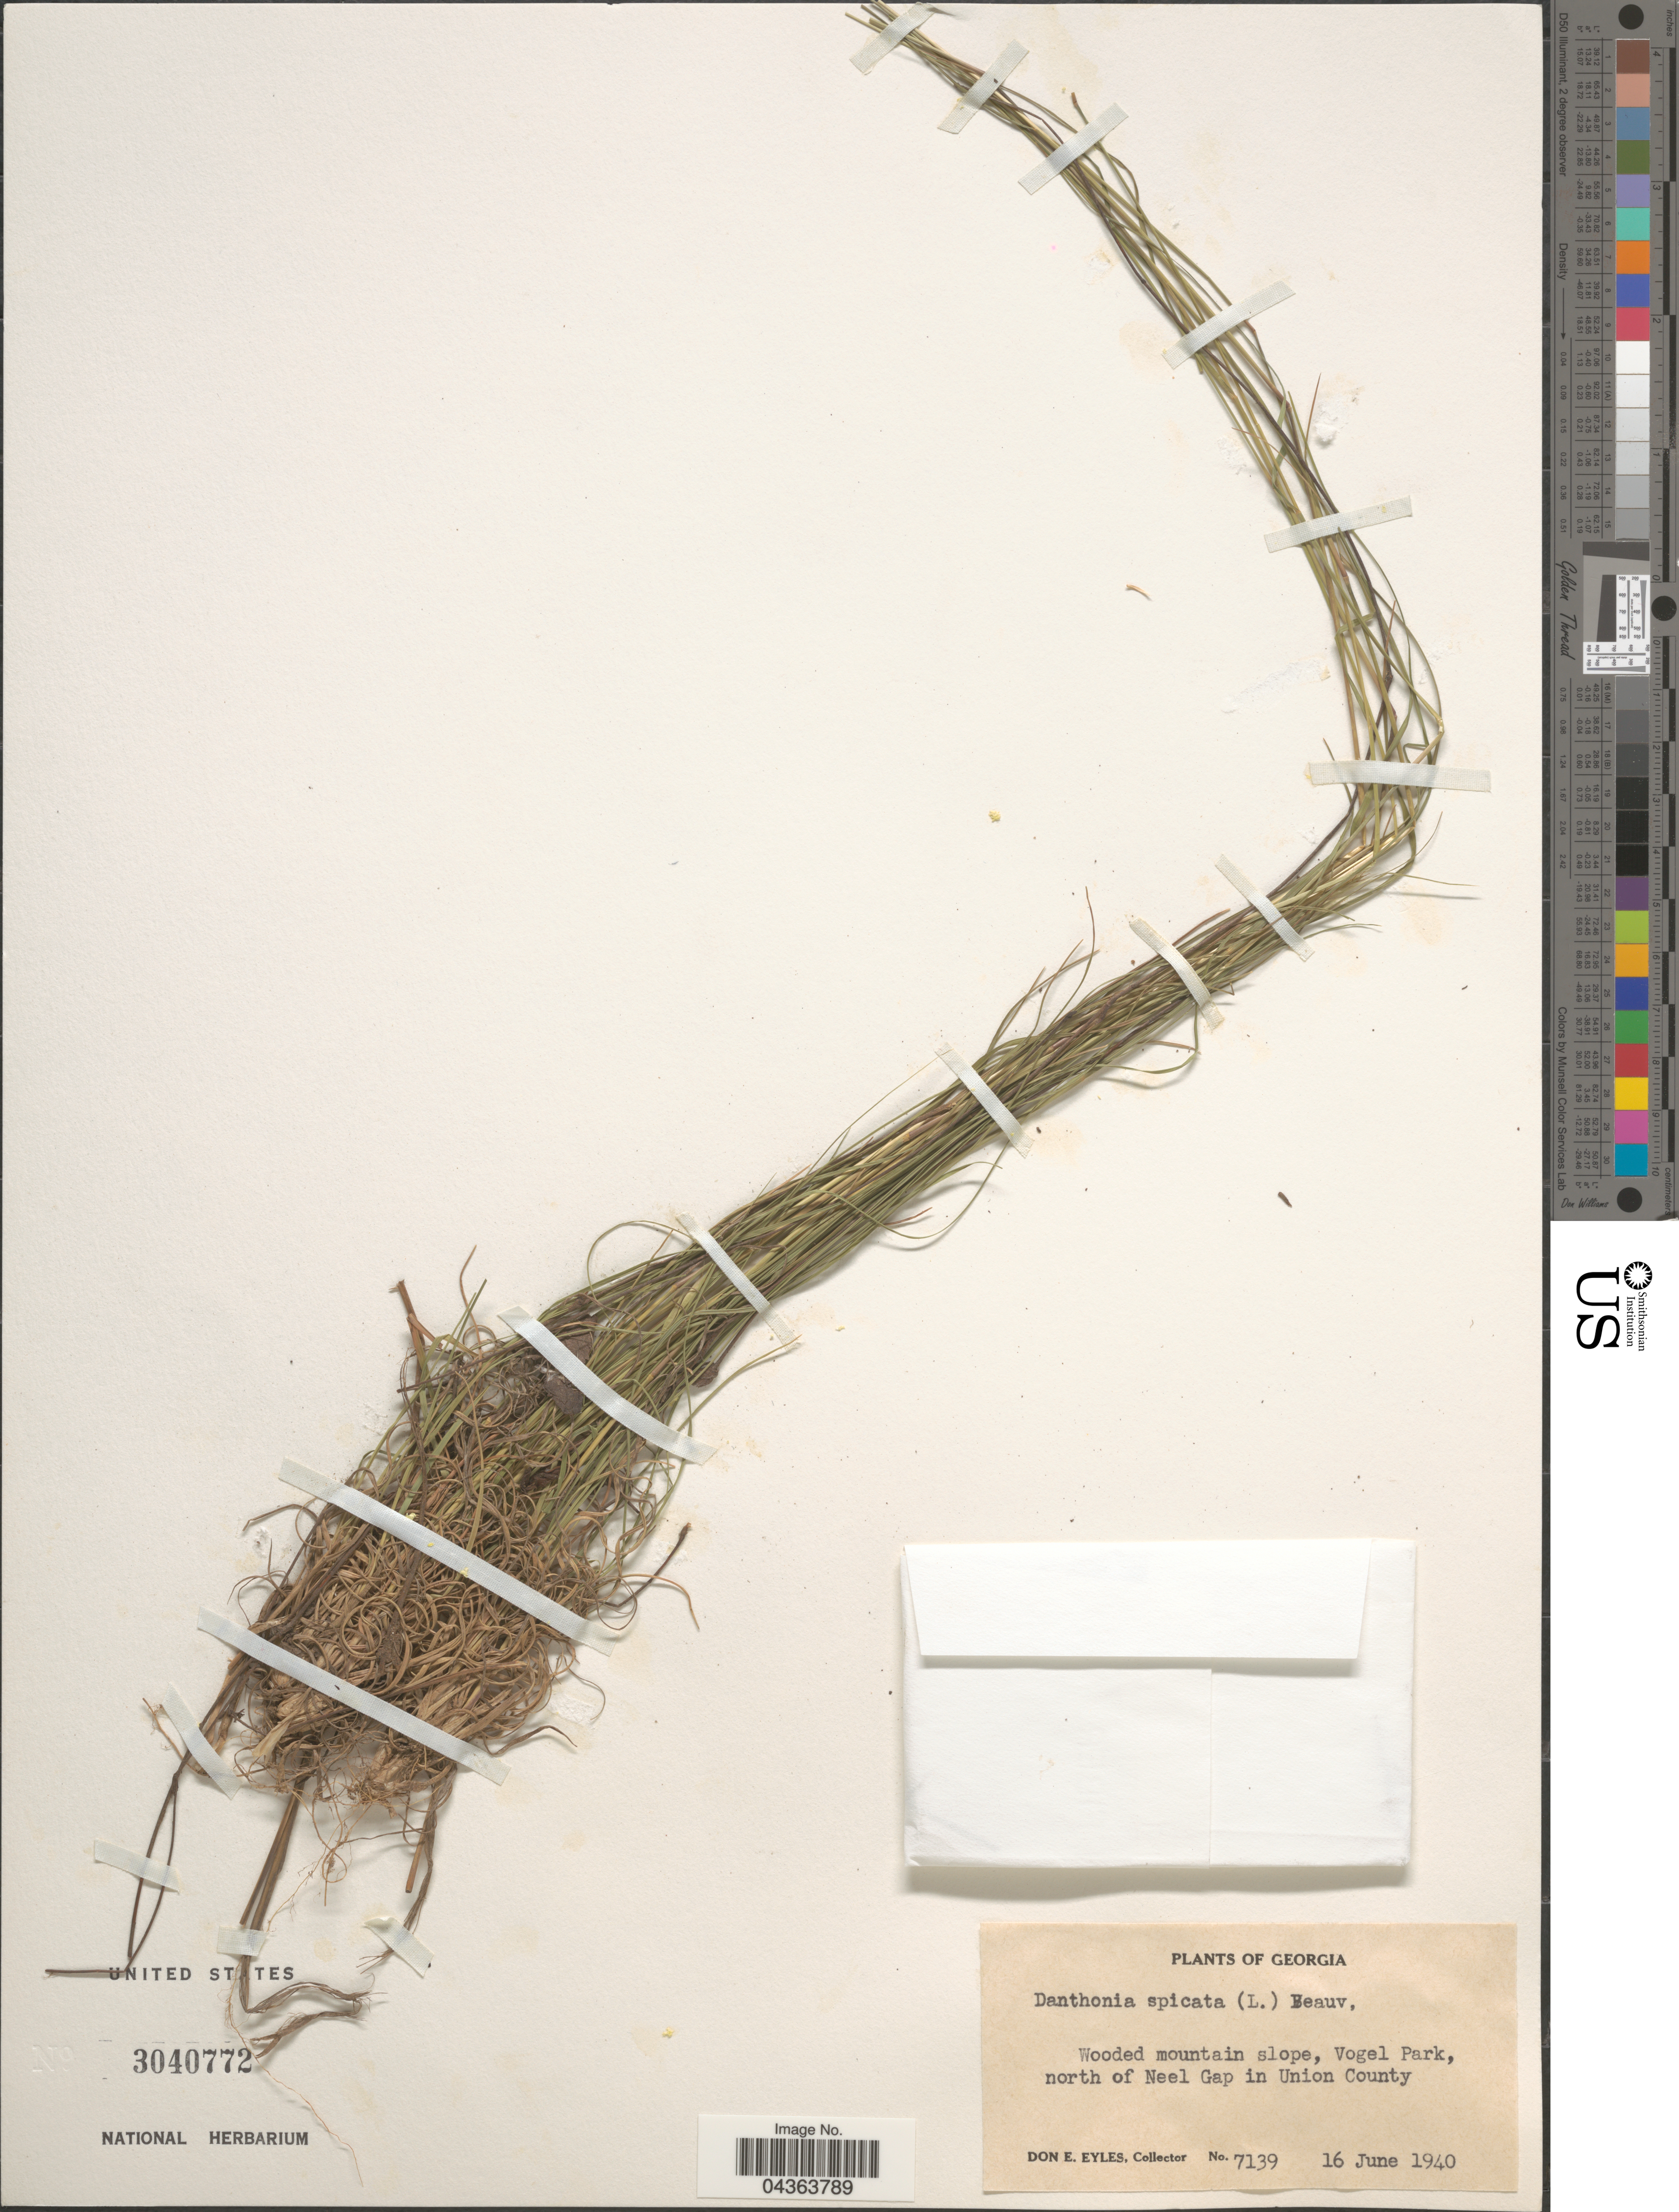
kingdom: Plantae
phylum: Tracheophyta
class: Liliopsida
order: Poales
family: Poaceae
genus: Danthonia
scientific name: Danthonia spicata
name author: (L.) P. Beauv. ex Roem. & Schult.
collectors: D. Eyles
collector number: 7139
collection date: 1940-06-16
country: United States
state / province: Georgia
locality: Vogel Park, north of Neel Gap in Union County.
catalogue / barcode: US 3040772